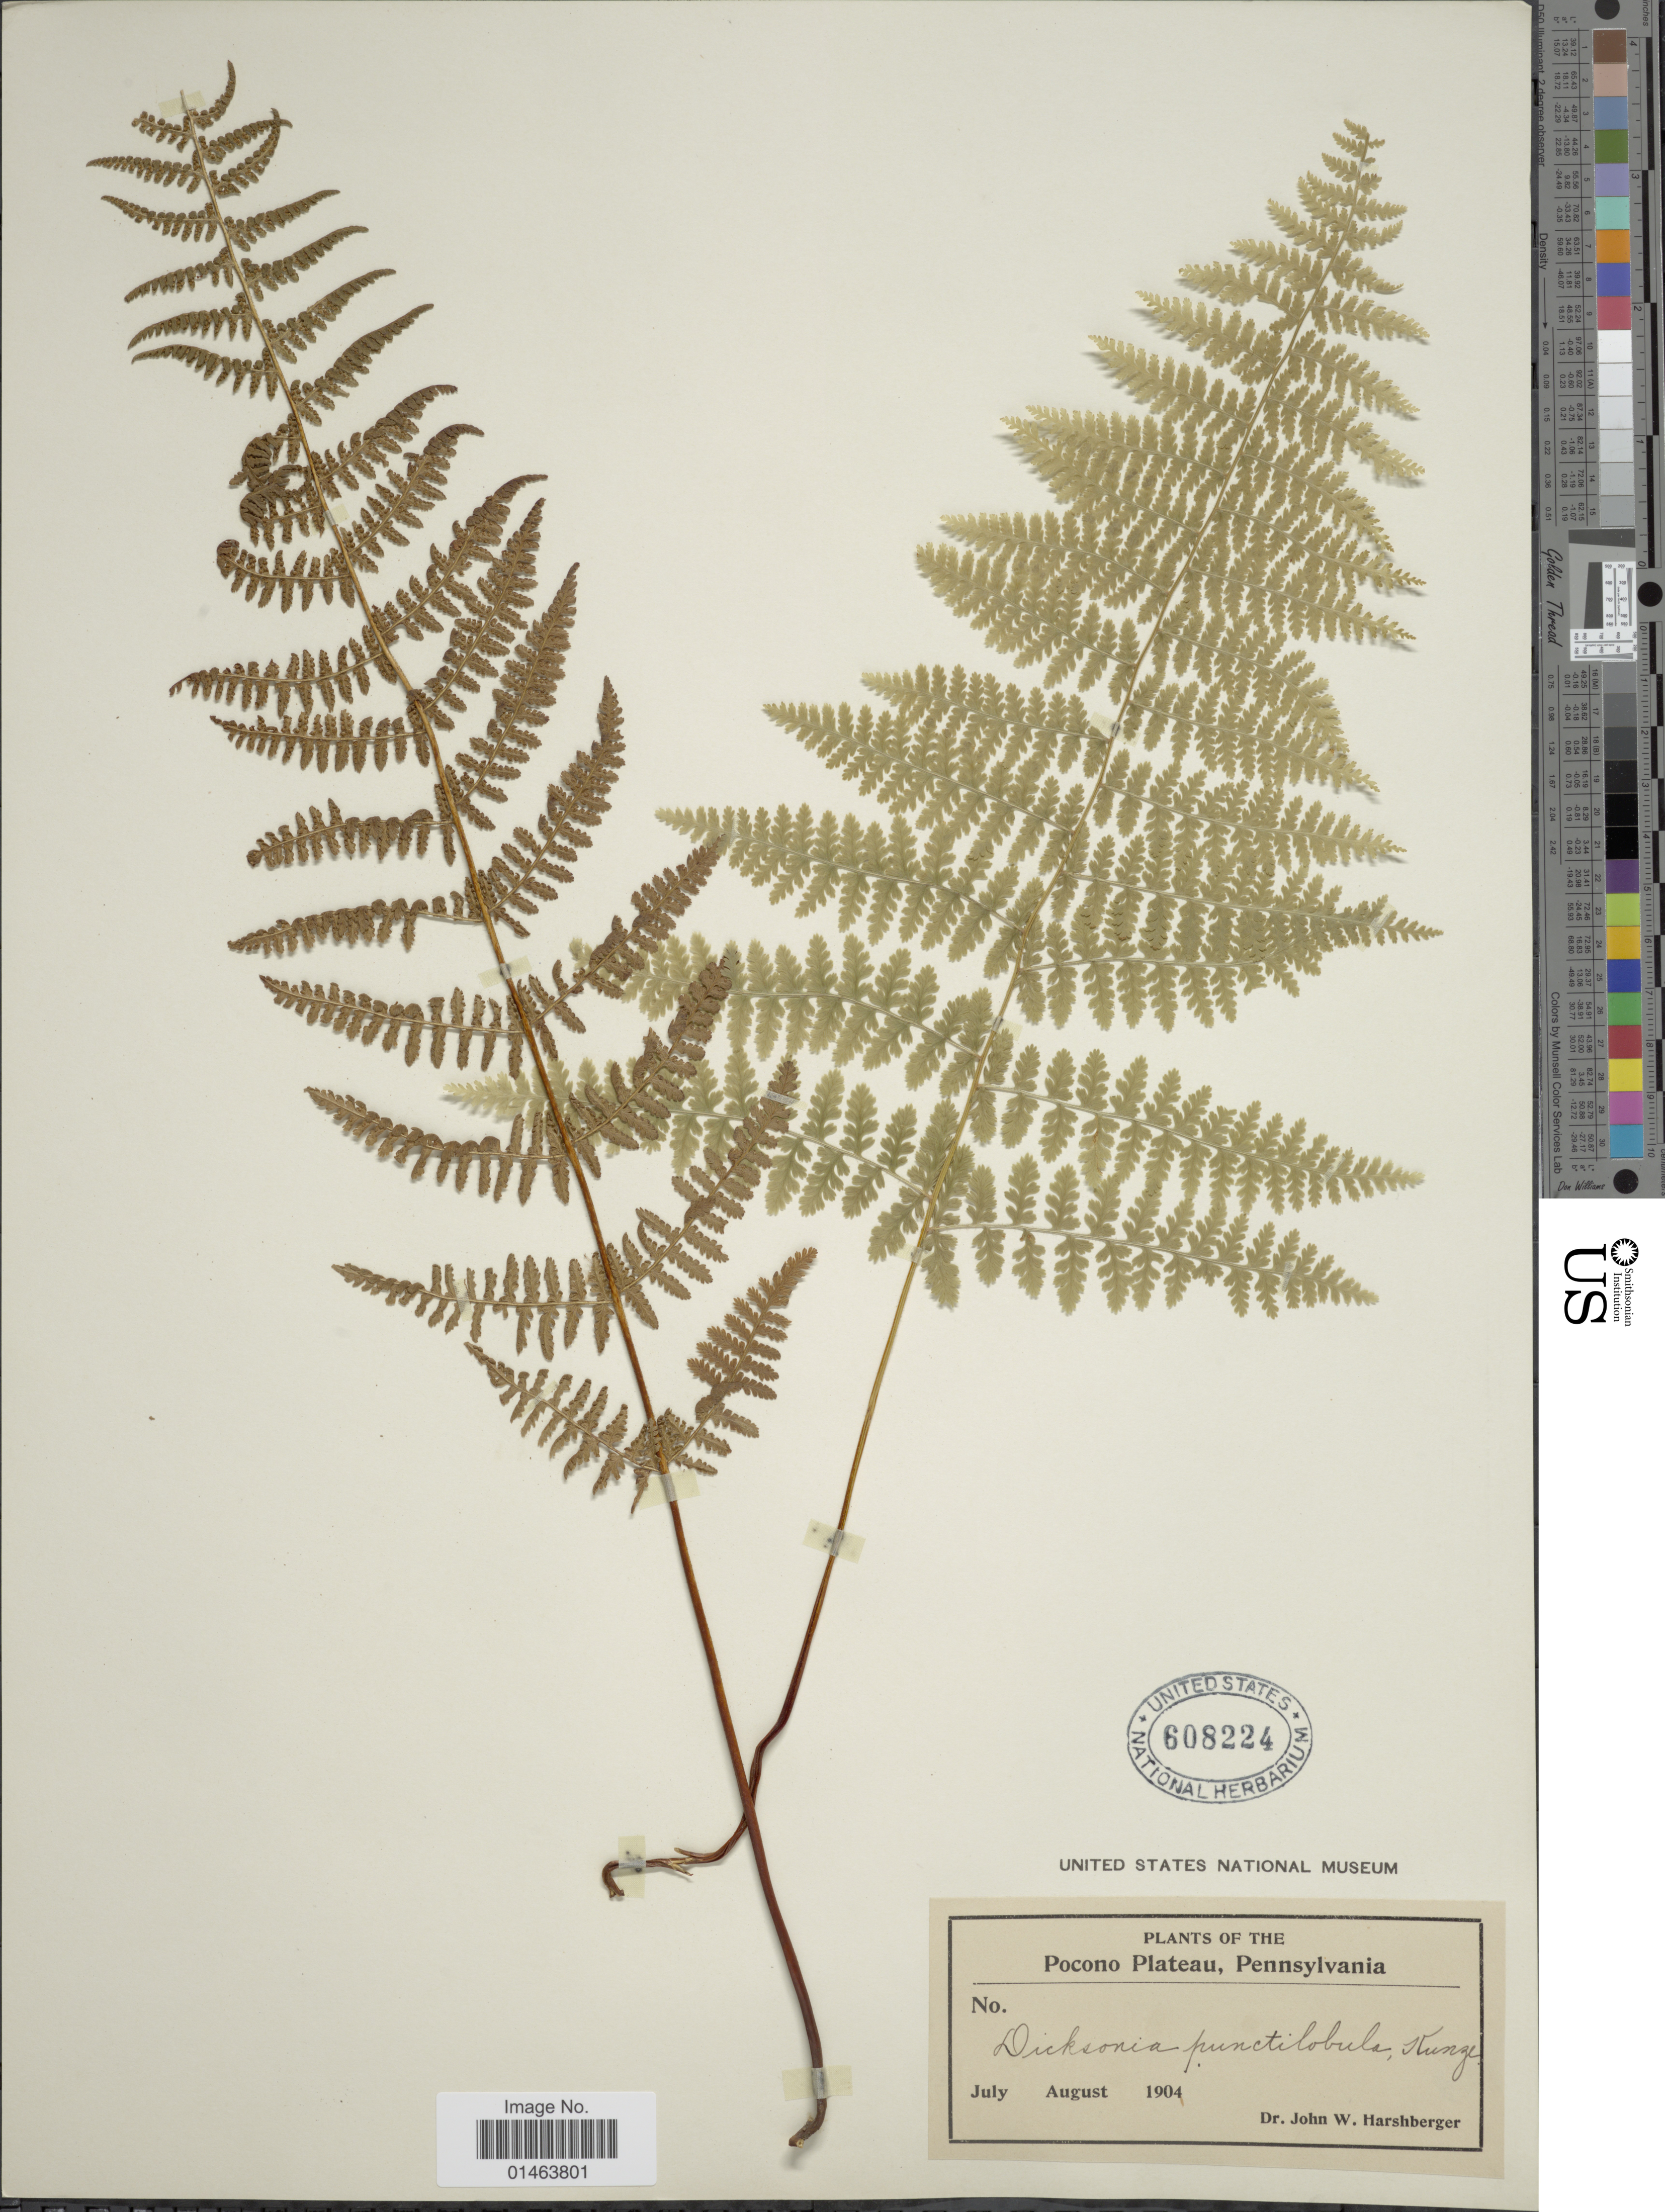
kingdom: Plantae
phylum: Tracheophyta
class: Polypodiopsida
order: Polypodiales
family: Dennstaedtiaceae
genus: Dennstaedtia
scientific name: Dennstaedtia punctilobula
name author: (Michx.) T. Moore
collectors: J. W. Harshberger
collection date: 1904-07/1904-08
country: United States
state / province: Pennsylvania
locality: Pennsylvania, Pocono Plateau.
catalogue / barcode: US 608224